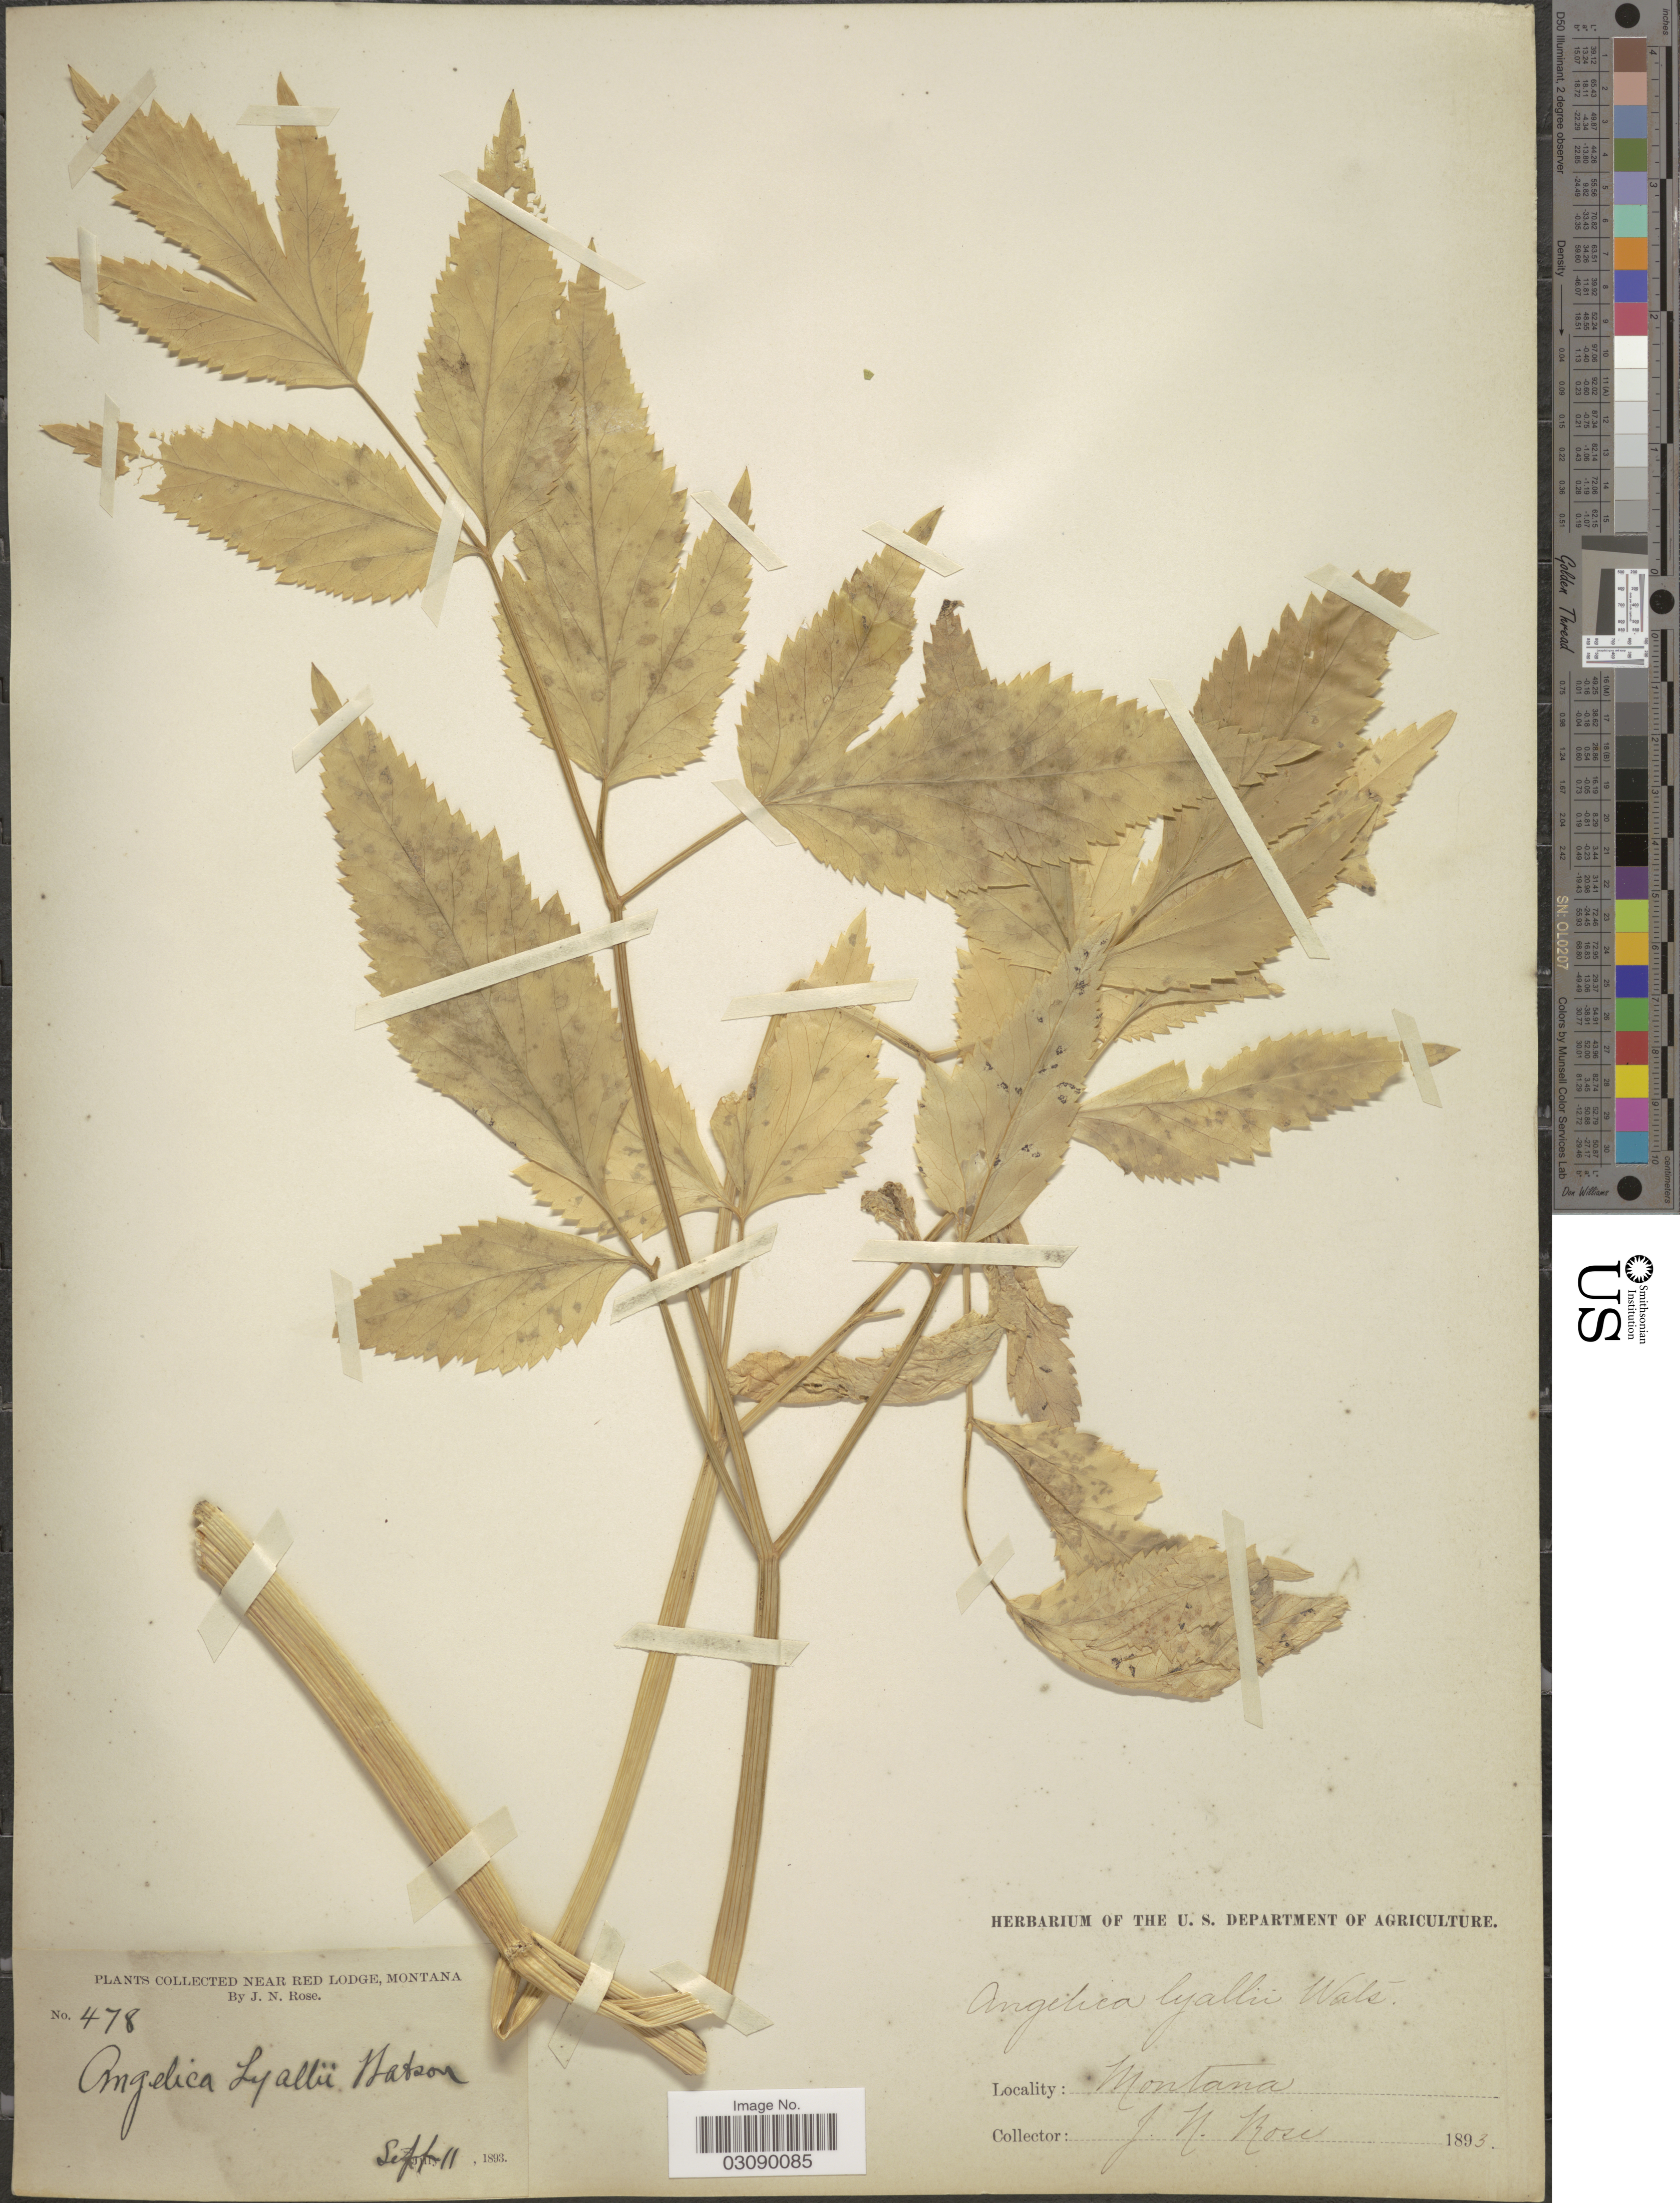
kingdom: Plantae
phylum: Tracheophyta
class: Magnoliopsida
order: Apiales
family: Apiaceae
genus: Angelica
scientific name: Angelica arguta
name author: Nutt.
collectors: J. N. Rose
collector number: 478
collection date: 1893-09-11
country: United States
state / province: Montana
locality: Near Red Lodge.